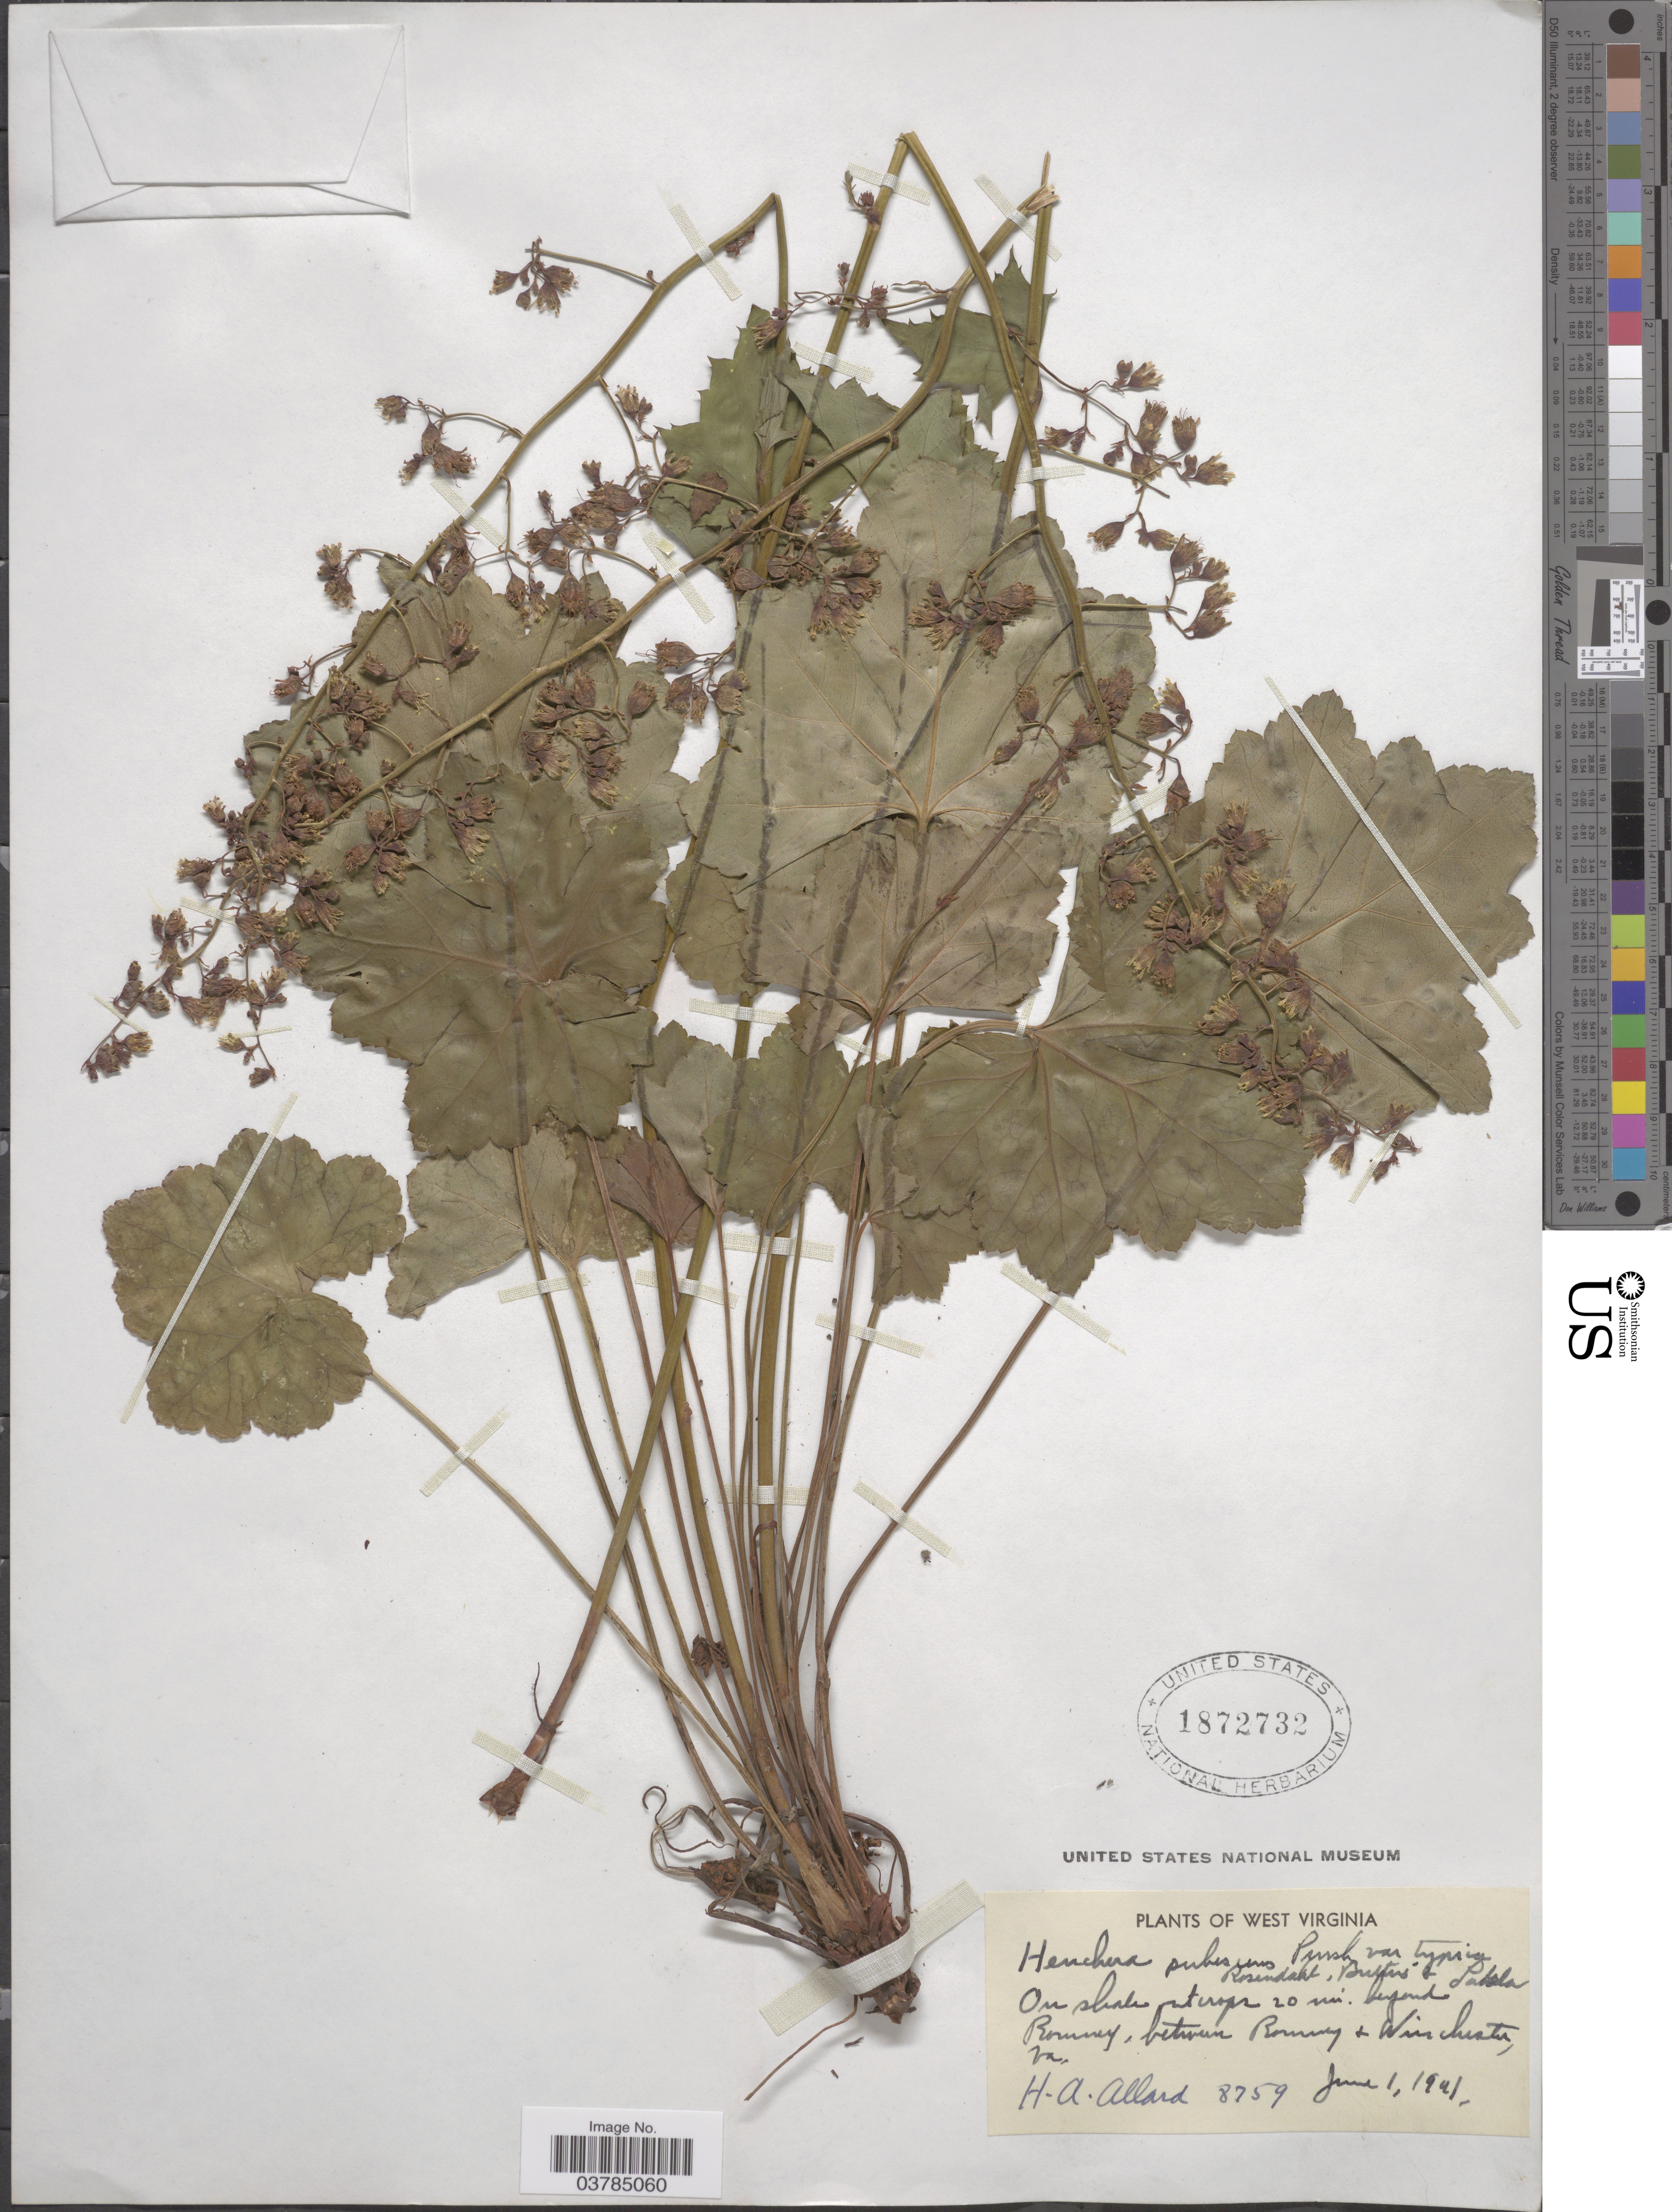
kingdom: Plantae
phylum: Tracheophyta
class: Magnoliopsida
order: Saxifragales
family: Saxifragaceae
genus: Heuchera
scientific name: Heuchera pubescens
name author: Pursh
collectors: H. A. Allard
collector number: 8759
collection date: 1941-06-01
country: United States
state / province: West Virginia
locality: On shale outcrops 20 mi. beyond Romney, between Romney + Winchester.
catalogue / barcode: US 1872732